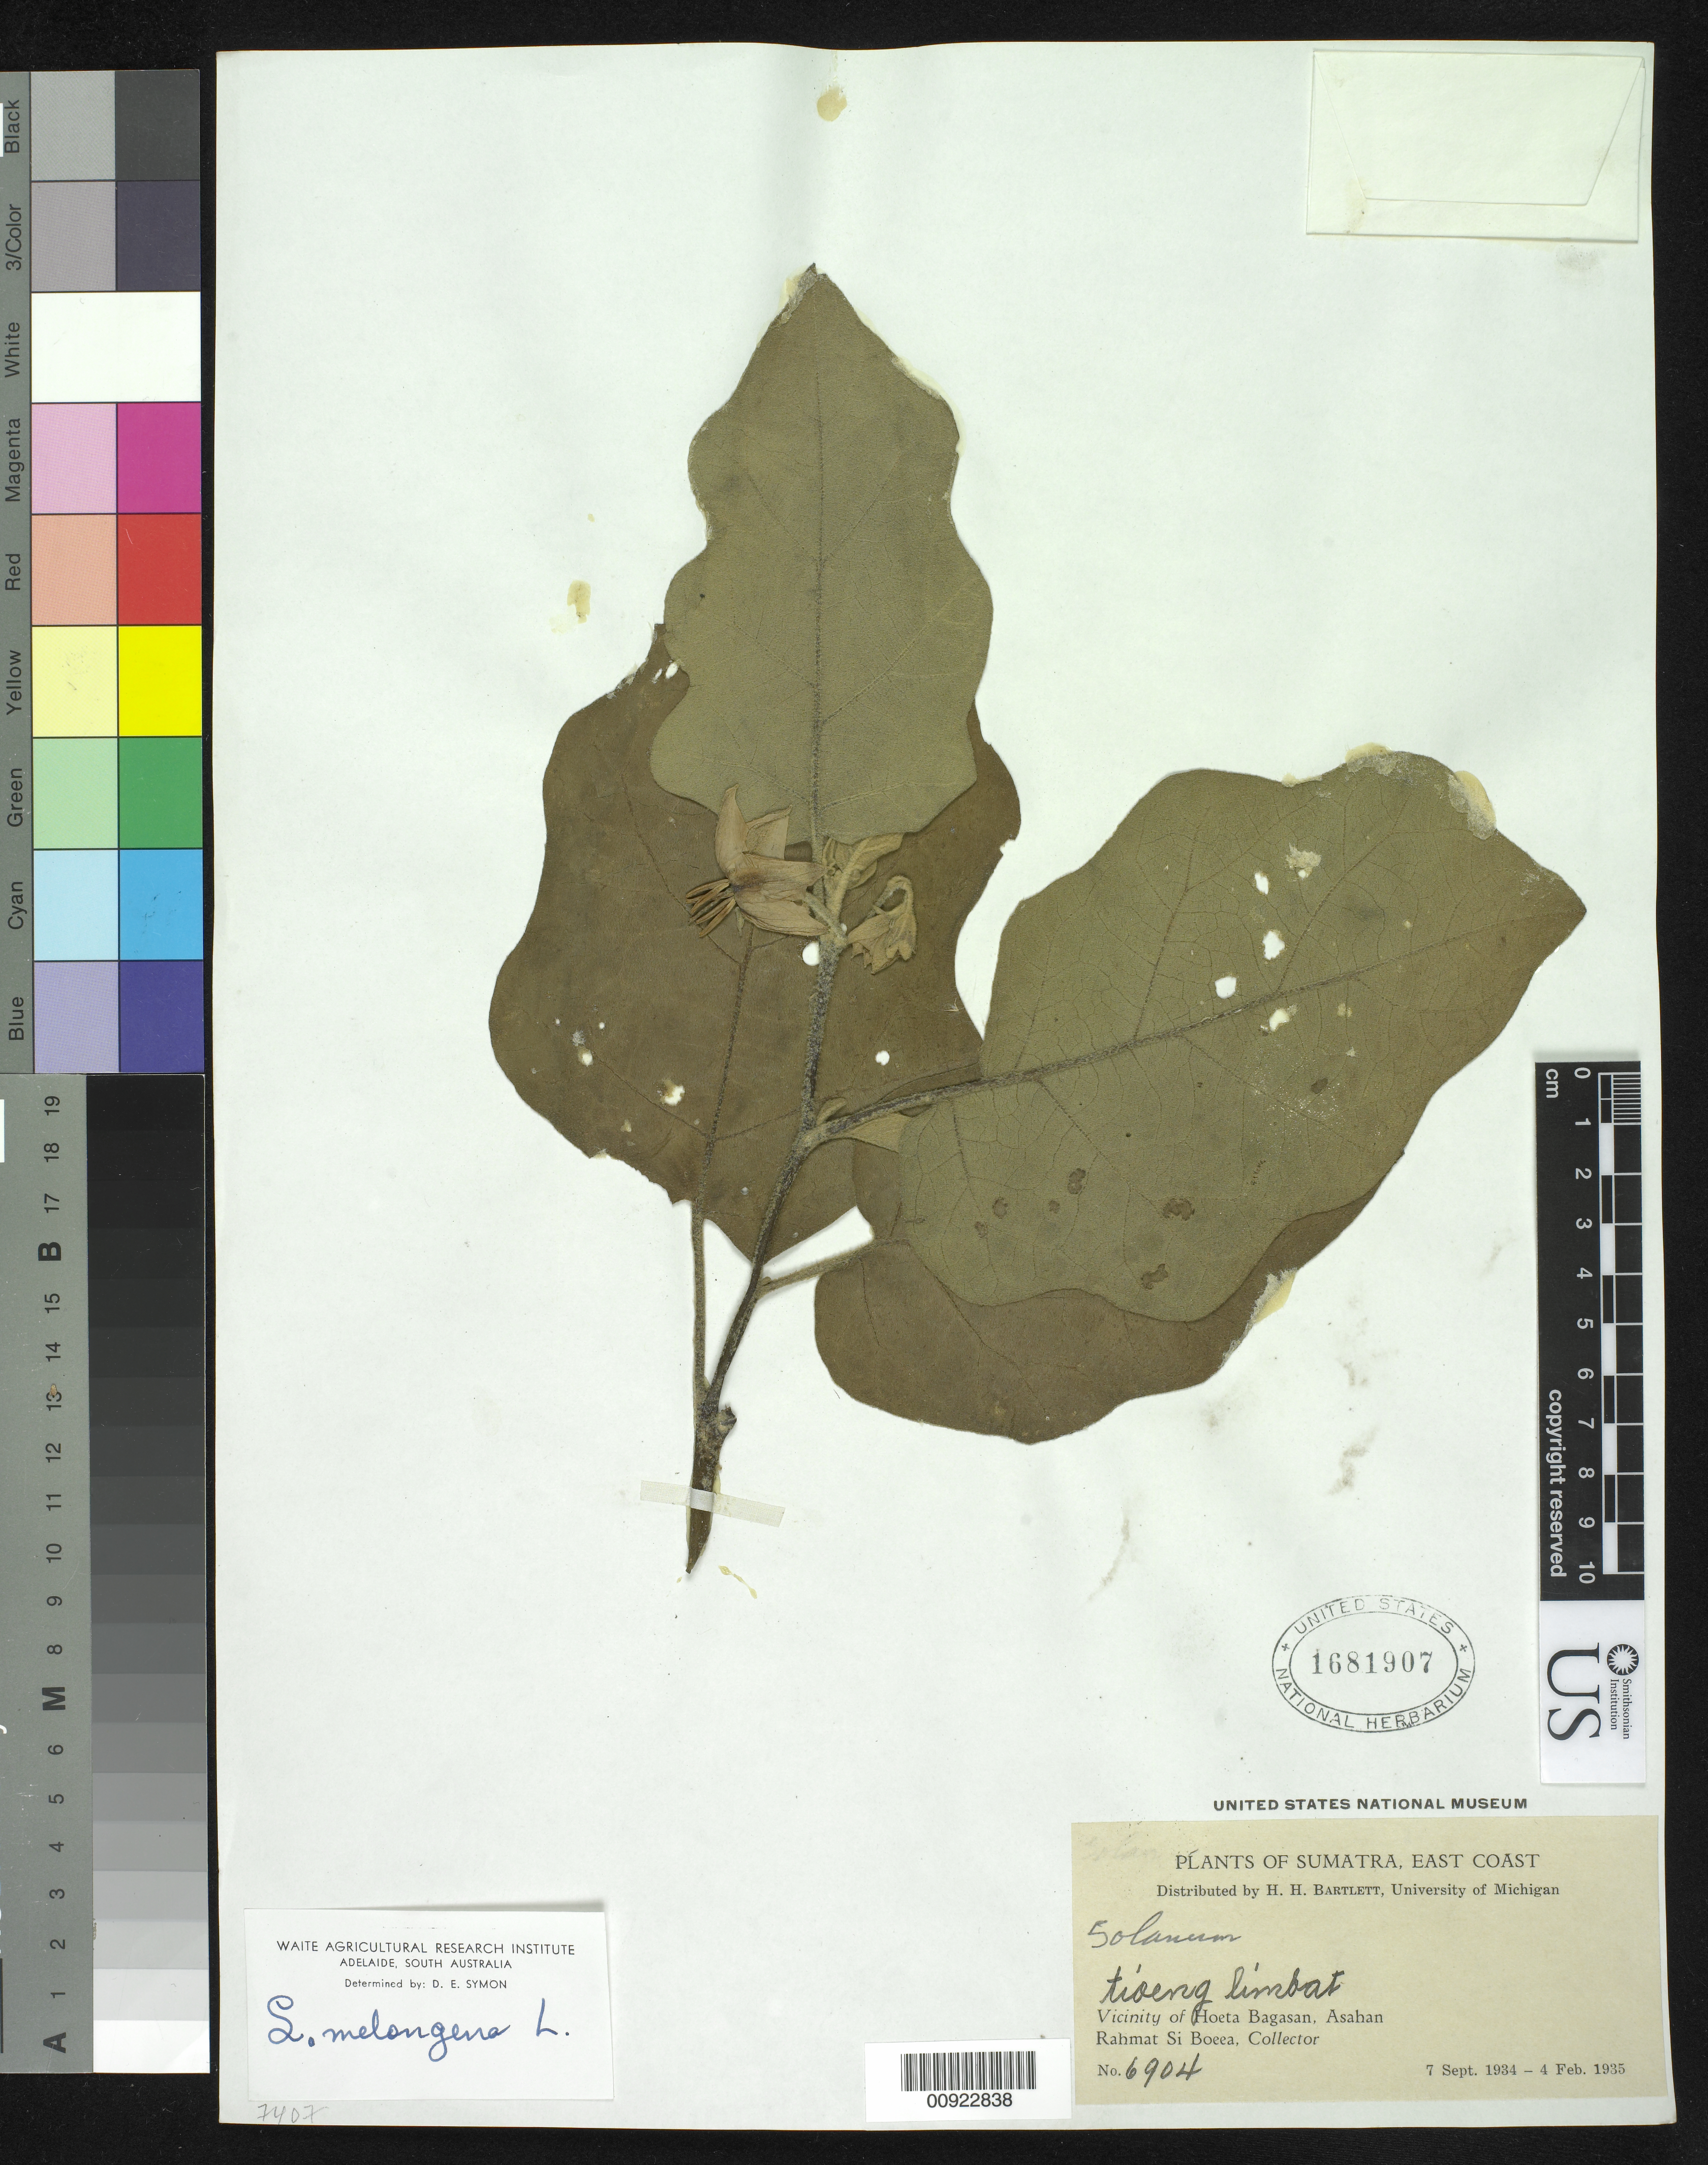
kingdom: Plantae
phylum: Tracheophyta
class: Magnoliopsida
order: Solanales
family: Solanaceae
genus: Solanum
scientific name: Solanum melongena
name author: L.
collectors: Rahmat Si Boeea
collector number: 6904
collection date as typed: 07 Sep 1934 to 04 Feb 1935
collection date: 1934-09-07/1935-02-04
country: Indonesia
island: Sumatra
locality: East coast; vicinity of Hoeta Bagasan, Asahan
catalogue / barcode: US 1681907